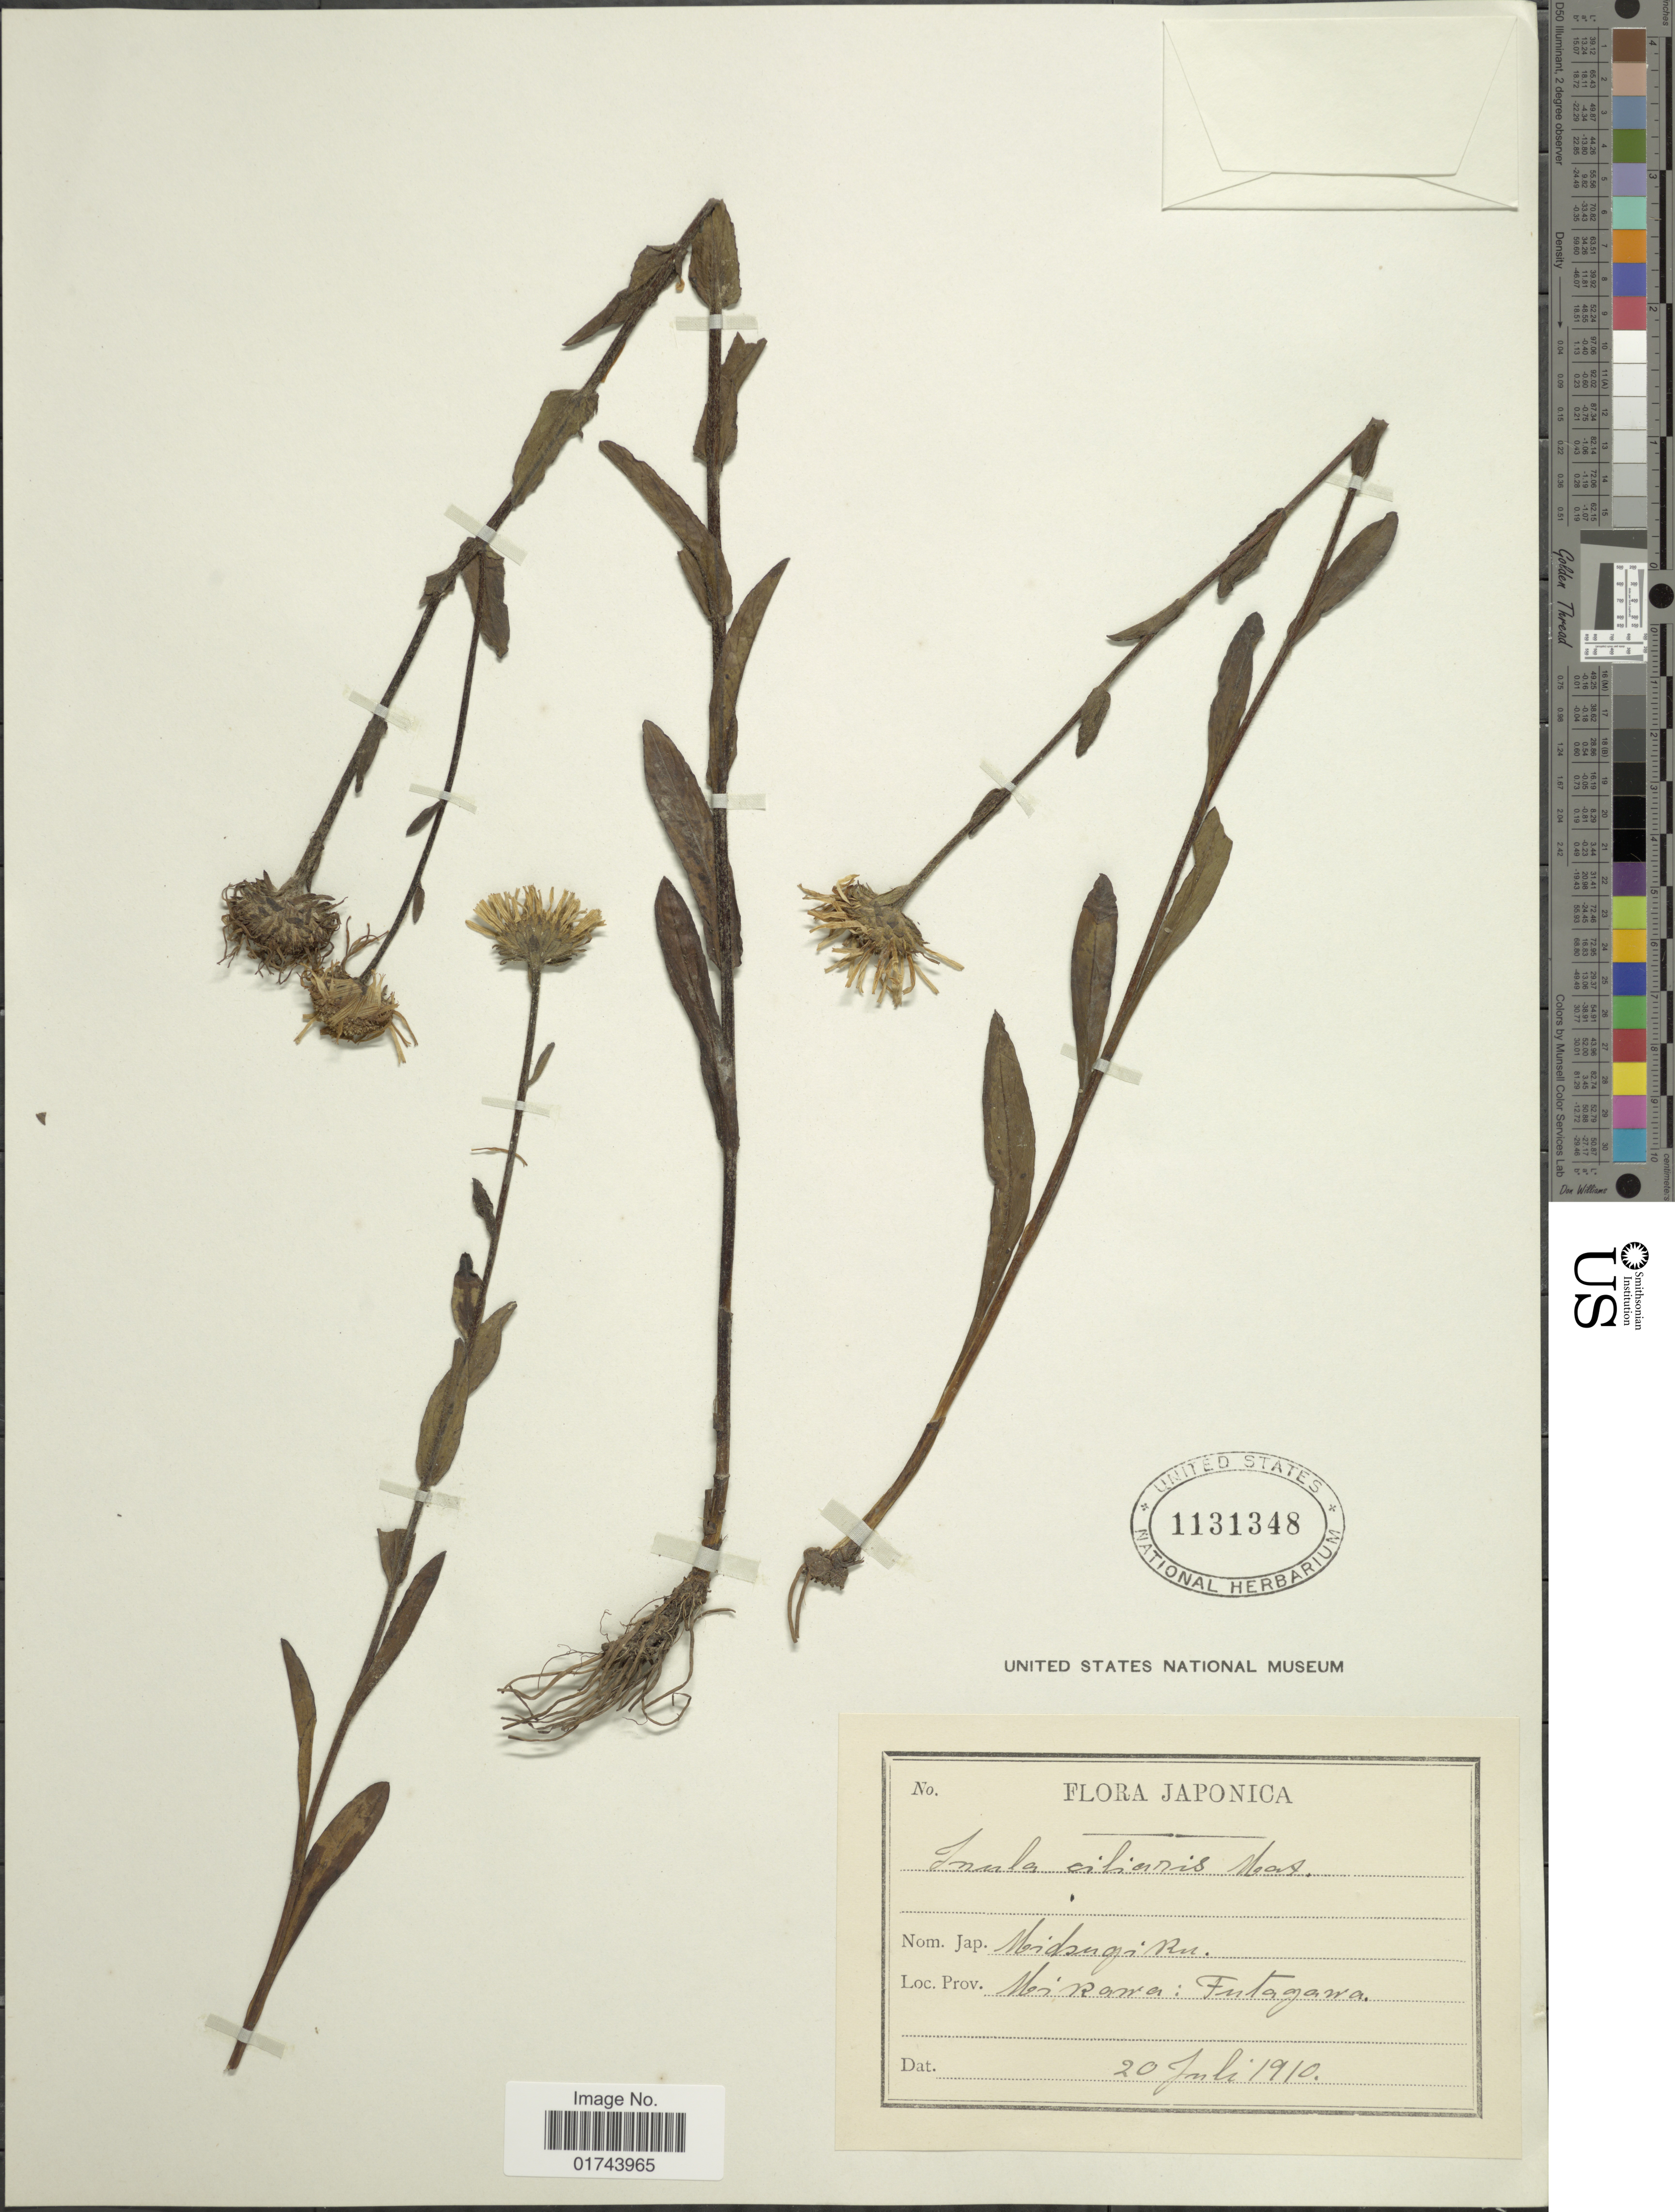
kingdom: Plantae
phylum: Tracheophyta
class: Magnoliopsida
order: Asterales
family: Asteraceae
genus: Inula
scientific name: Inula ciliaris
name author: (Miq.) Maxim.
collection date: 1910-07-20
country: Japan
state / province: Aiti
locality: Japonica, Mikawa: Futagawa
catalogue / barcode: US 1131348